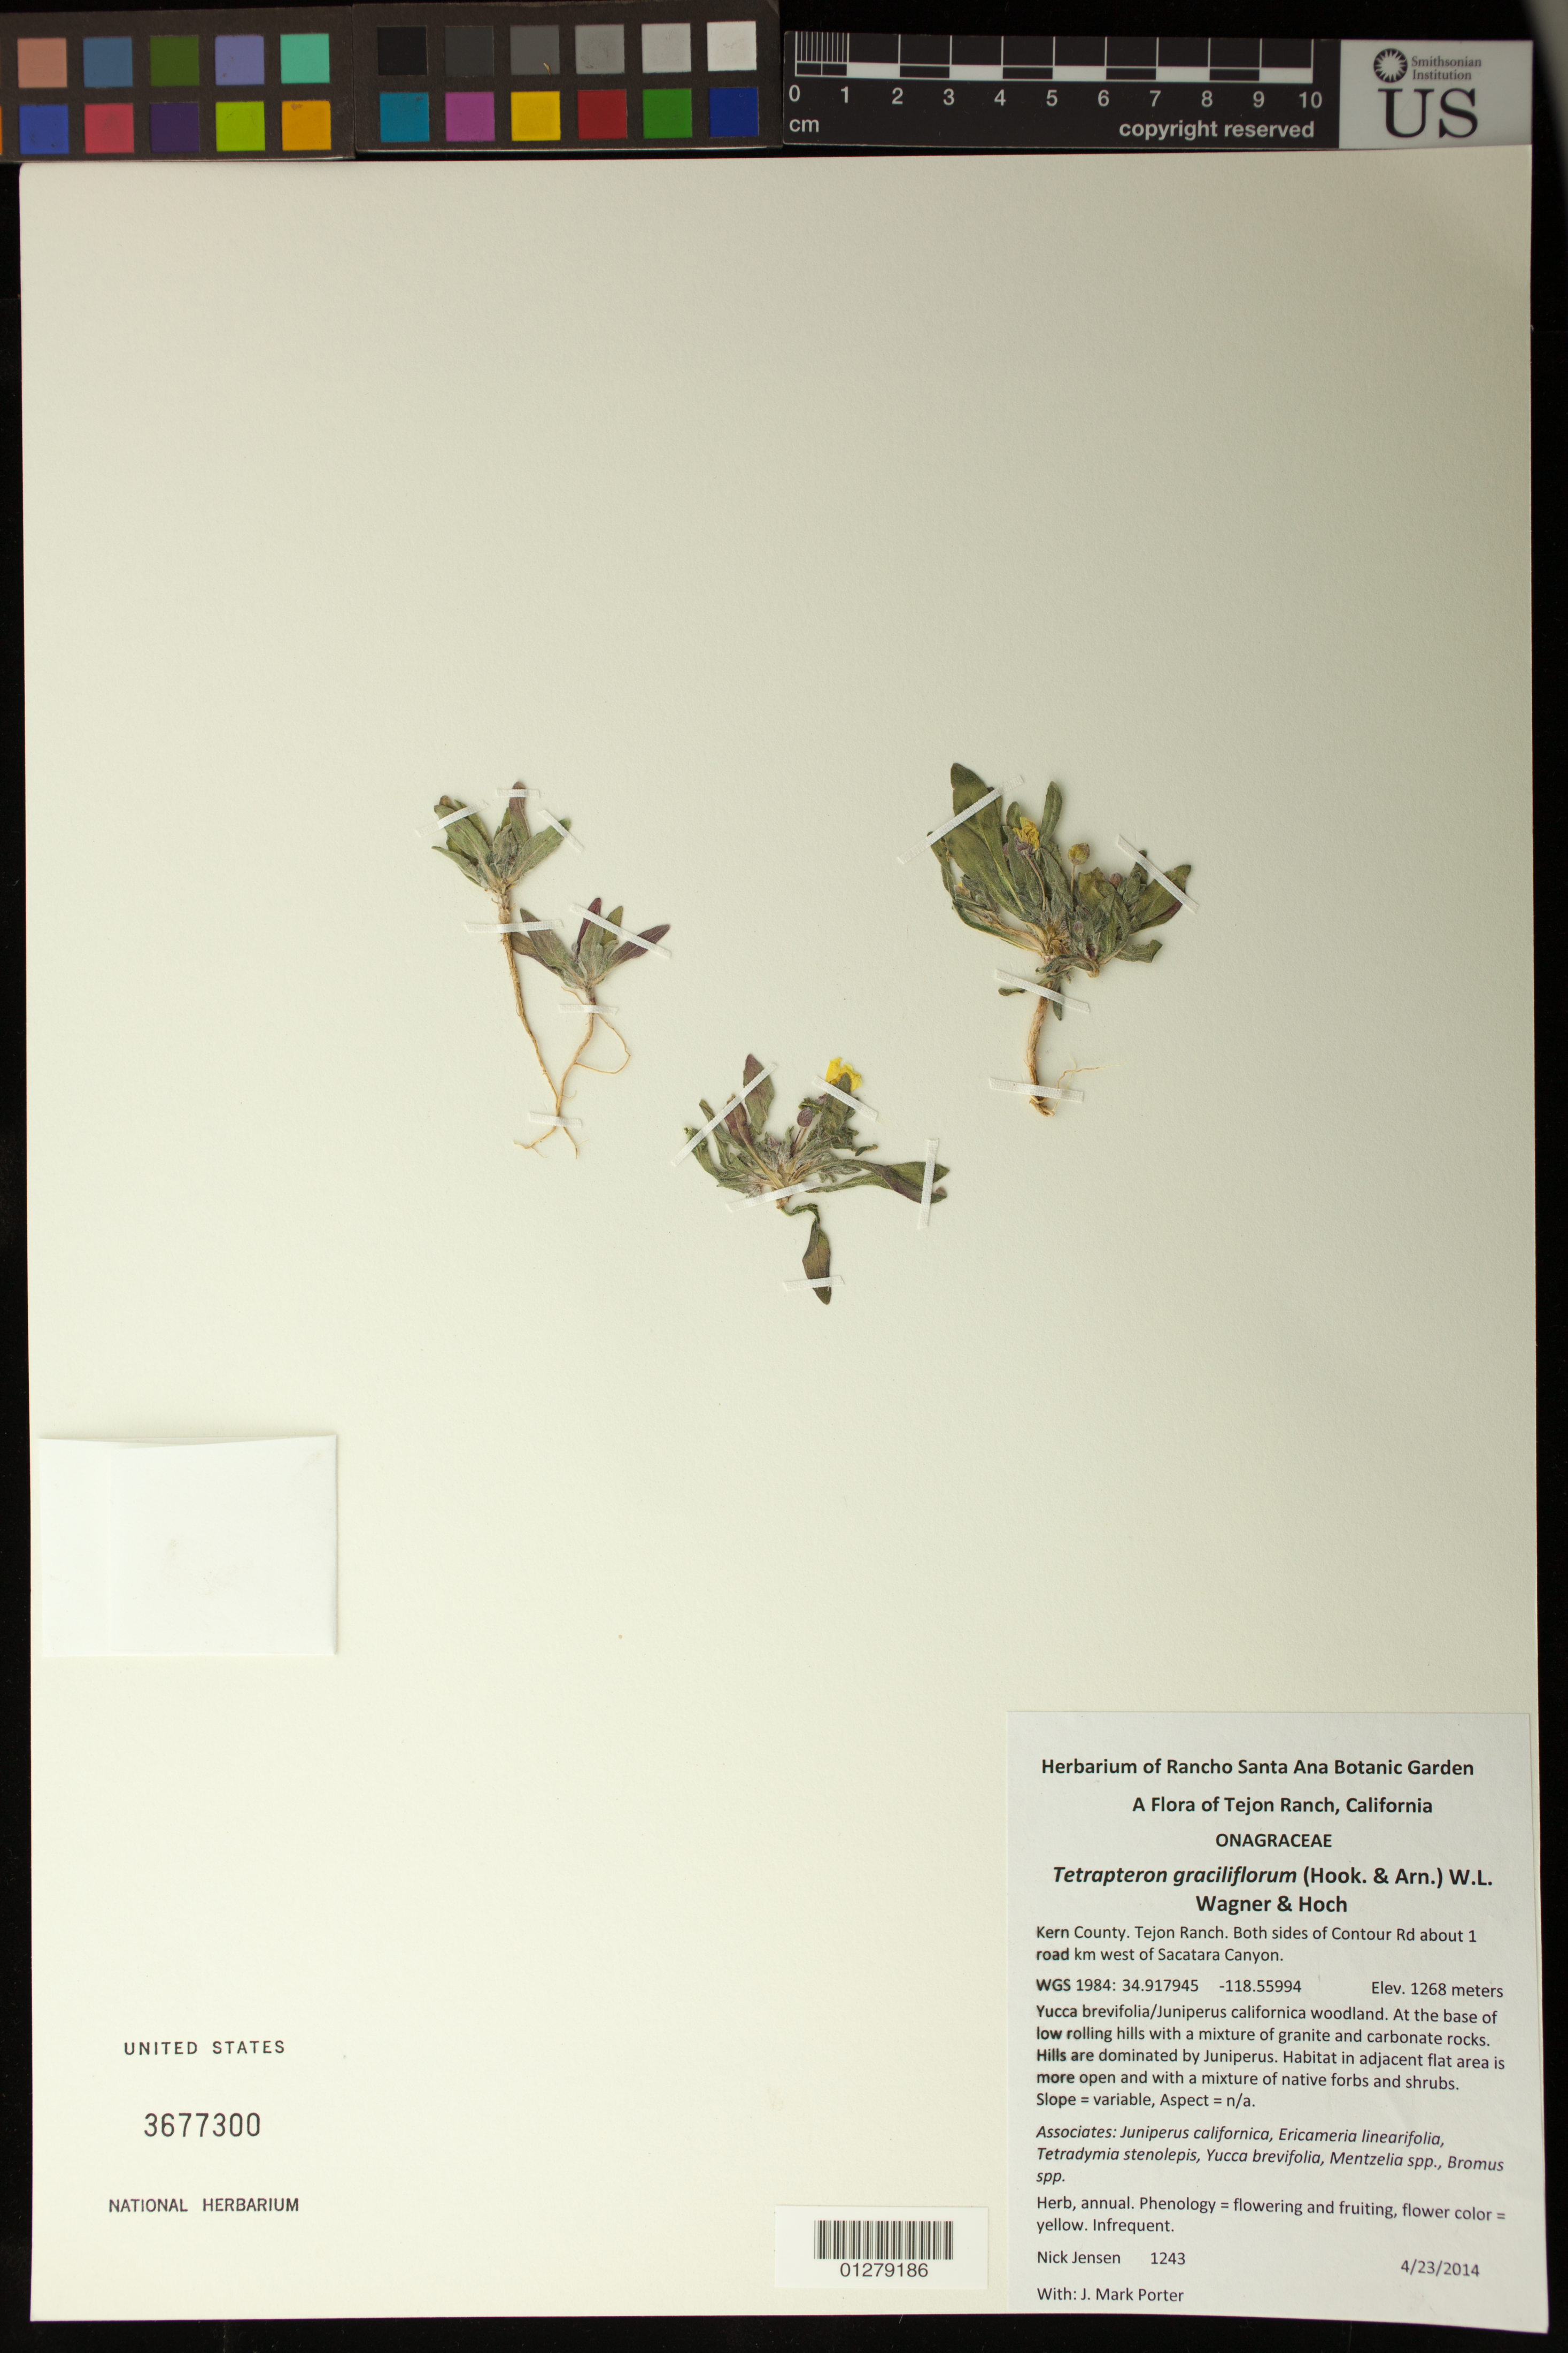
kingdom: Plantae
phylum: Tracheophyta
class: Magnoliopsida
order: Myrtales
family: Onagraceae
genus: Tetrapteron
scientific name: Tetrapteron graciliflorum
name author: (Hook. & Arn.) W.L. Wagner & Hoch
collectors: N. Jensen & J. M. Porter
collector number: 1243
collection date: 2014-04-23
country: United States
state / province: California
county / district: Kern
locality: Tejon Ranch, both sides of Contour Road aobut 1 road km west of Sacatara Canyon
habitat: Woodland, at the base of low rolling hills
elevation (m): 1268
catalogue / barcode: US 3677300